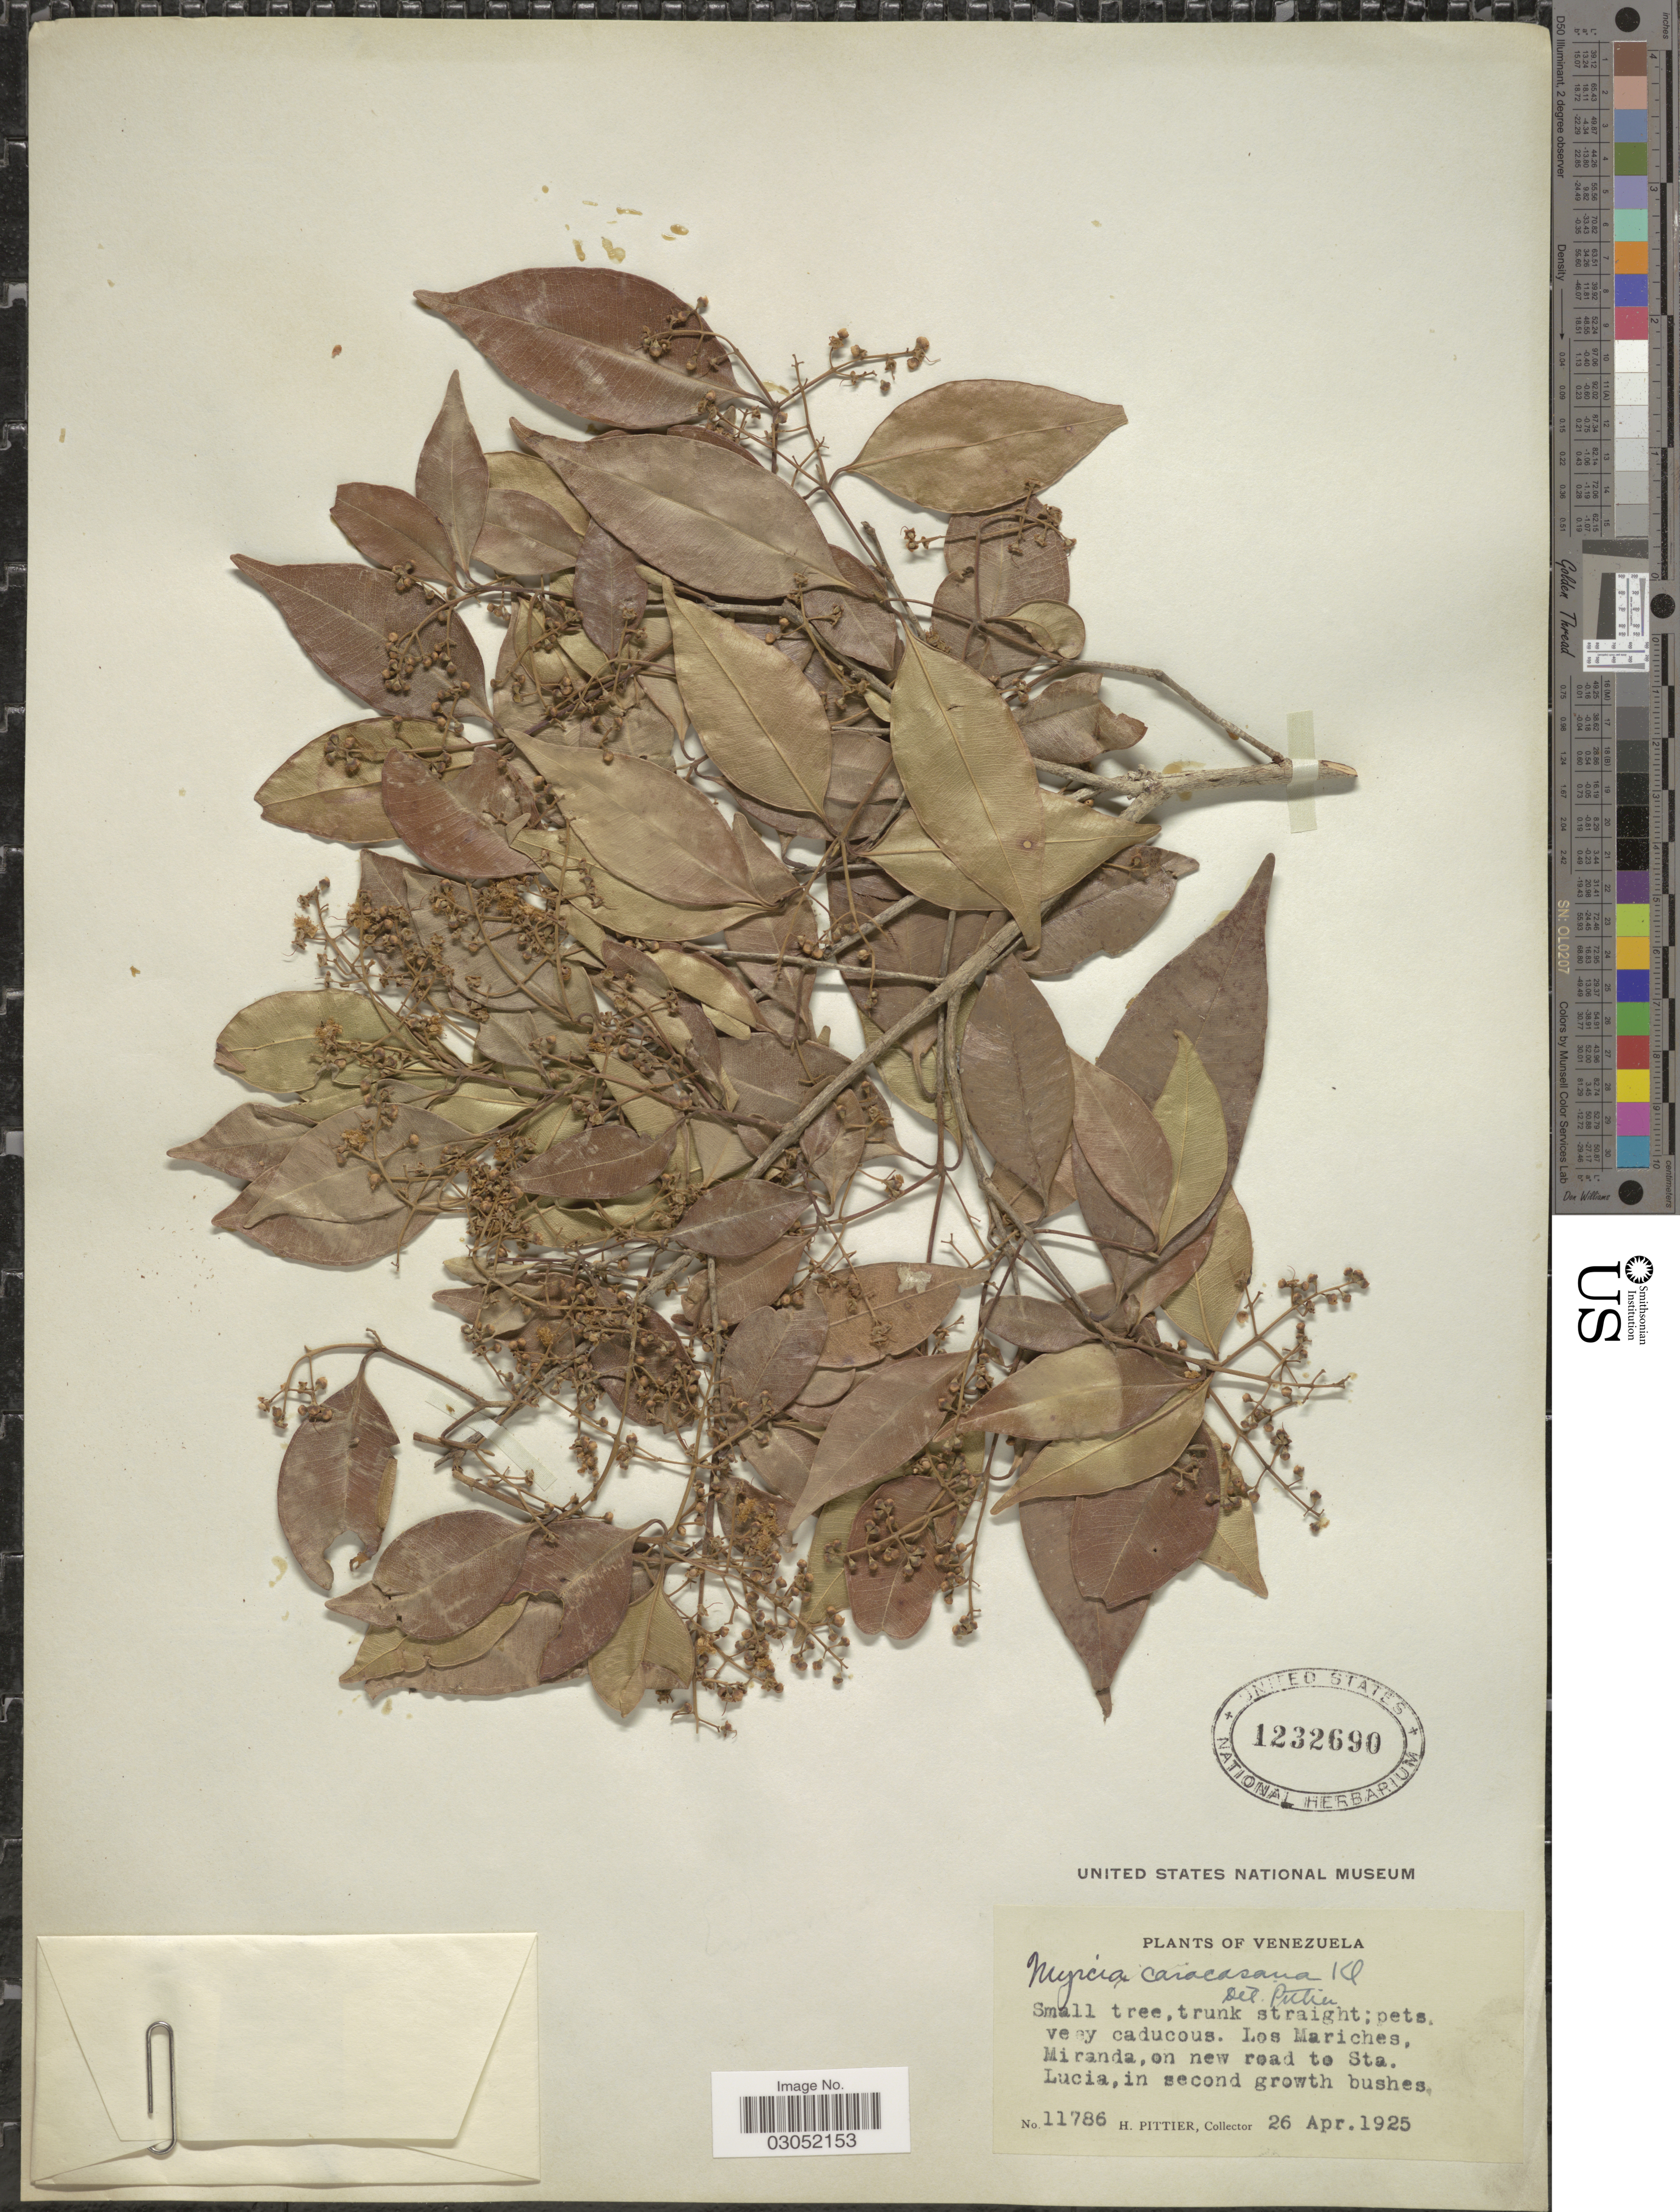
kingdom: Plantae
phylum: Tracheophyta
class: Magnoliopsida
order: Myrtales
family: Myrtaceae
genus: Myrcia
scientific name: Myrcia caracasana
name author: O. Berg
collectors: H. F. Pittier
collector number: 11786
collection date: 1925-04-26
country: Venezuela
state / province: Miranda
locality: Los Mariches, on new road to Sta. Lucia.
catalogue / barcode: US 1232690